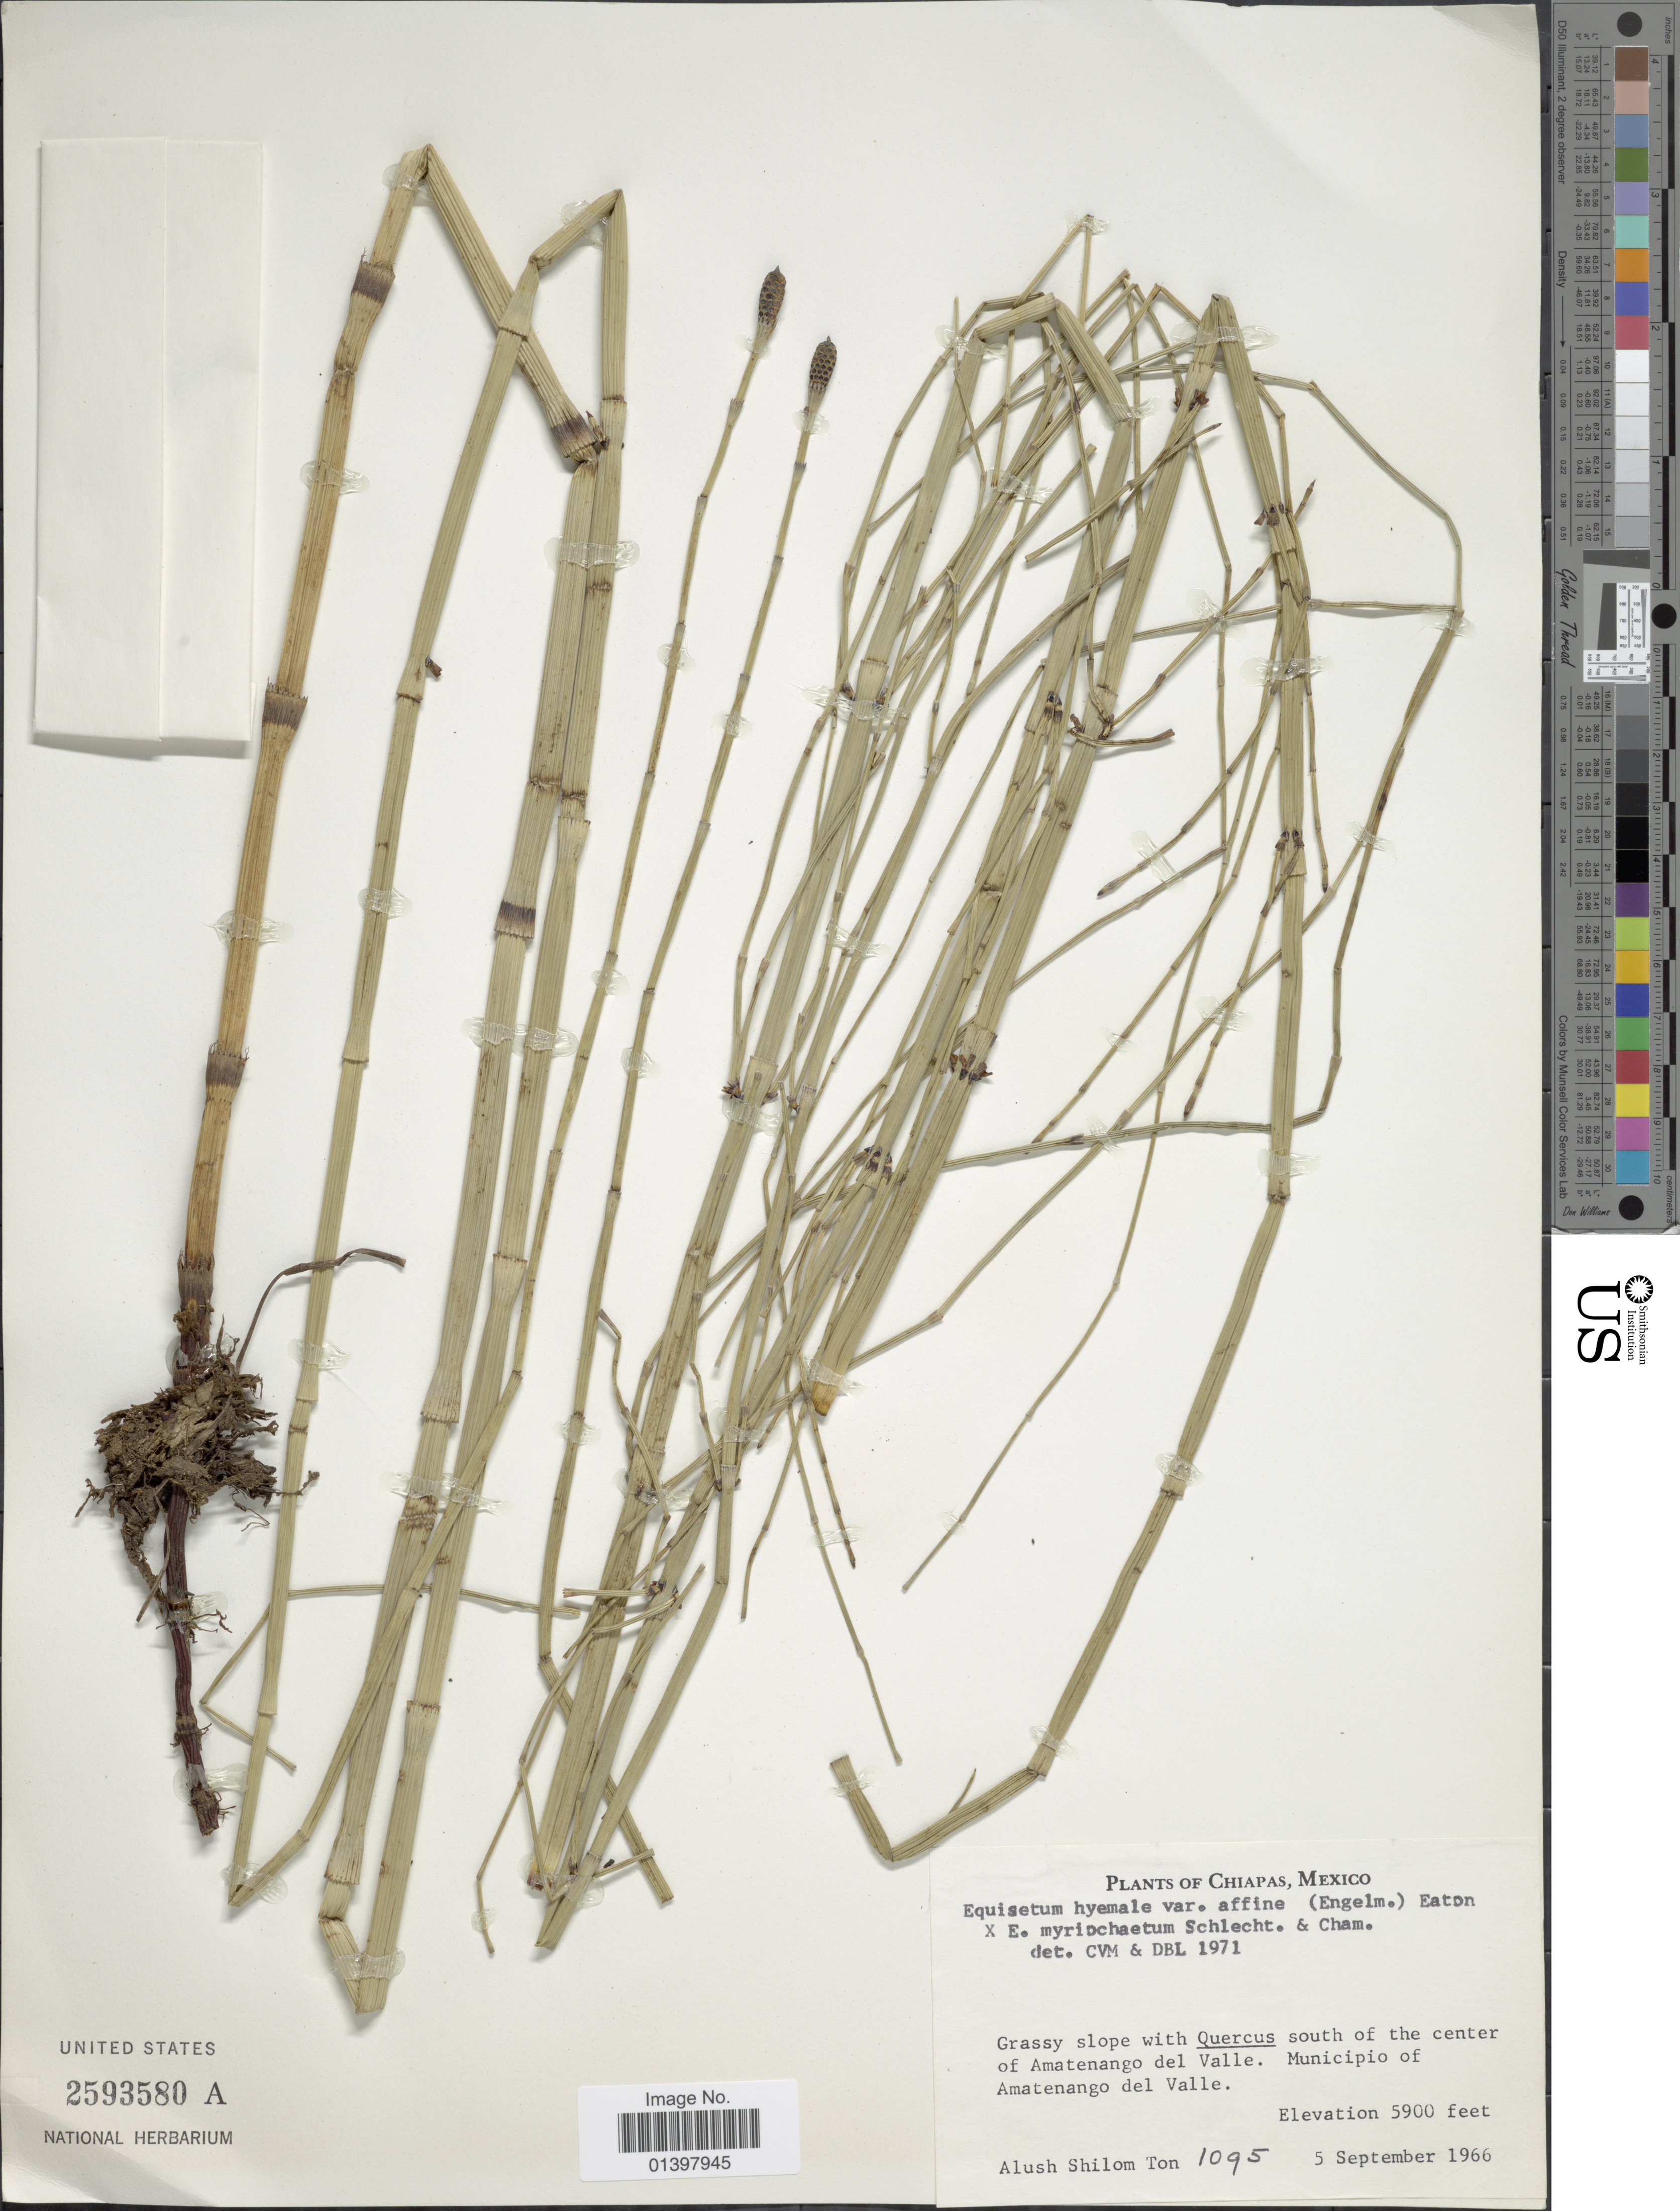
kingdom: Plantae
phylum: Tracheophyta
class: Polypodiopsida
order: Equisetales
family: Equisetaceae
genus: Equisetum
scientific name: Equisetum hyemale x E. myriochaetum Schltdl. & Cham.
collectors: A. S. Ton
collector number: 1095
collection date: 1966-09-05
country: Mexico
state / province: Chiapas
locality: South of the center of Amatenango del Valle, Muncipio of Amatenango del Valle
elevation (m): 1798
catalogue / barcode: US 2593580A